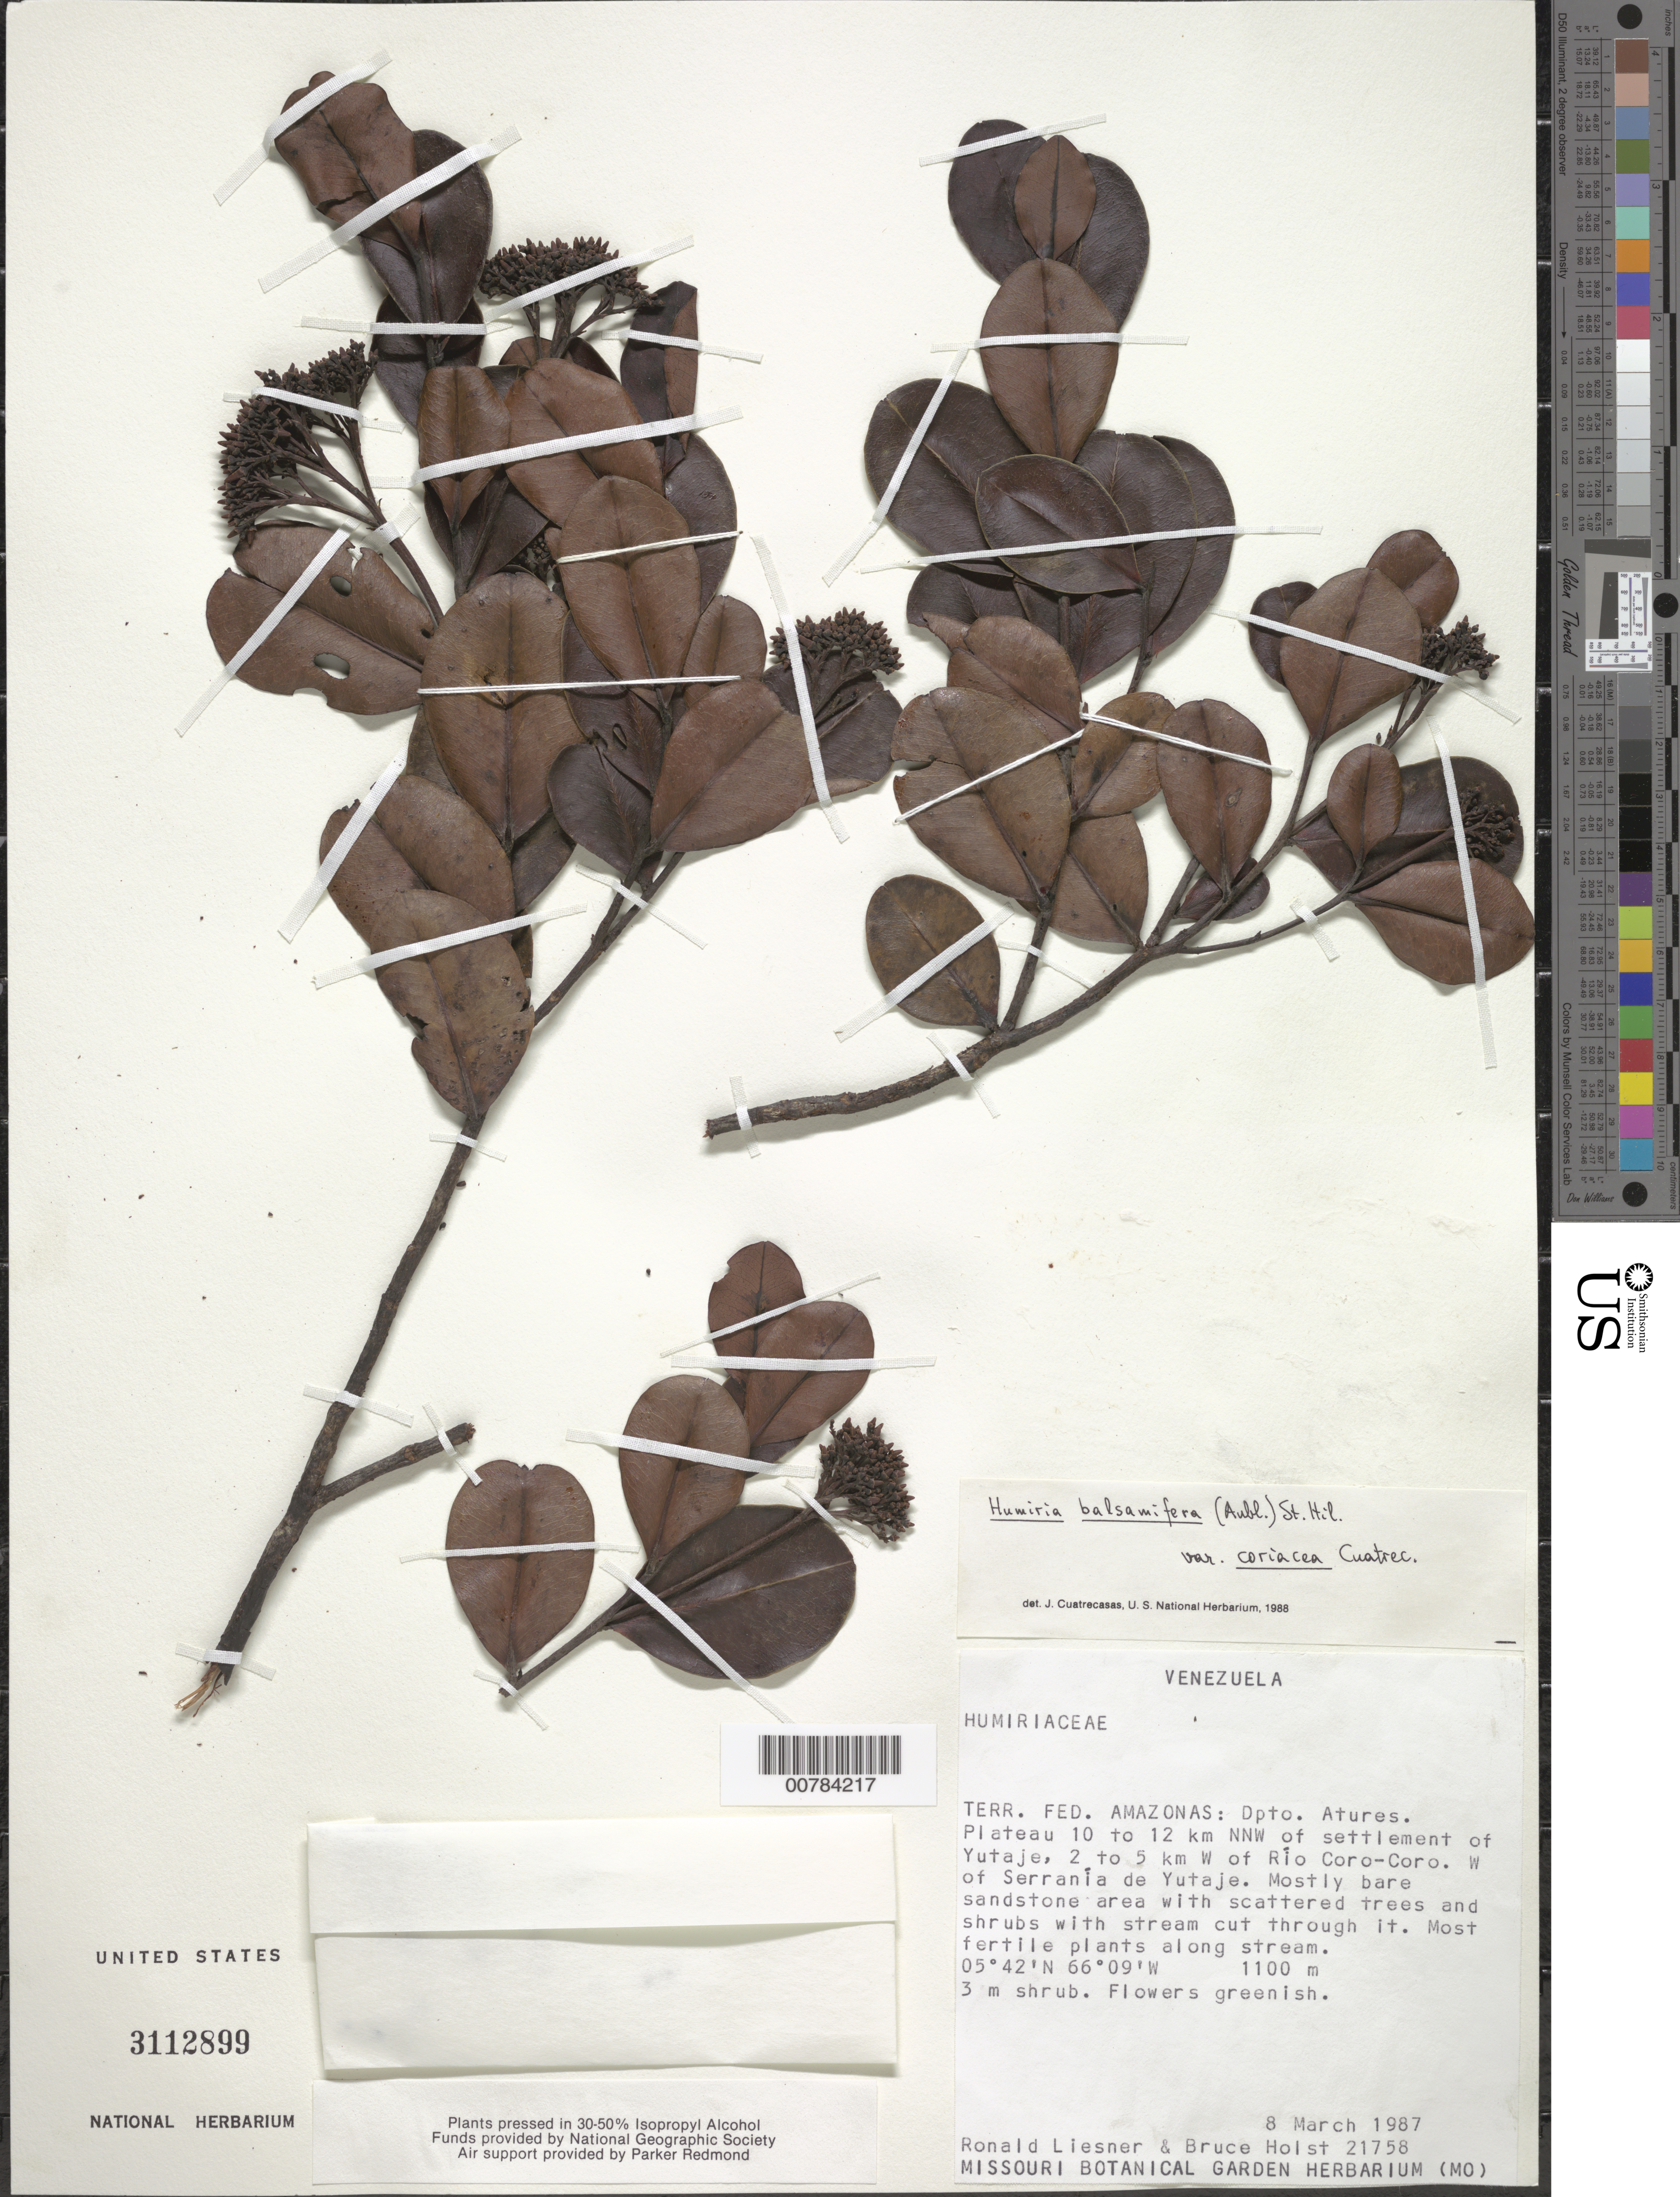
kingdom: Plantae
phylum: Tracheophyta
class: Magnoliopsida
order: Malpighiales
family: Humiriaceae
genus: Humiria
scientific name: Humiria balsamifera var. coriacea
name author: Cuatrec.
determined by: Cuatrecasas, J.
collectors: R. L. Liesner & B. Holst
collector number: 21758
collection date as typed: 8-Mar-87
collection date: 1987-03-08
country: Venezuela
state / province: Amazonas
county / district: Atures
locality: Yutajé settlement, 10-12 km NNW of; 2-5 km W of Río Coro-Coro, W of Serrania de Yutajé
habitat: Mostly bare sandstone area with scattered trees and shrubs with stream cut through it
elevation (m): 1100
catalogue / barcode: US 3112899